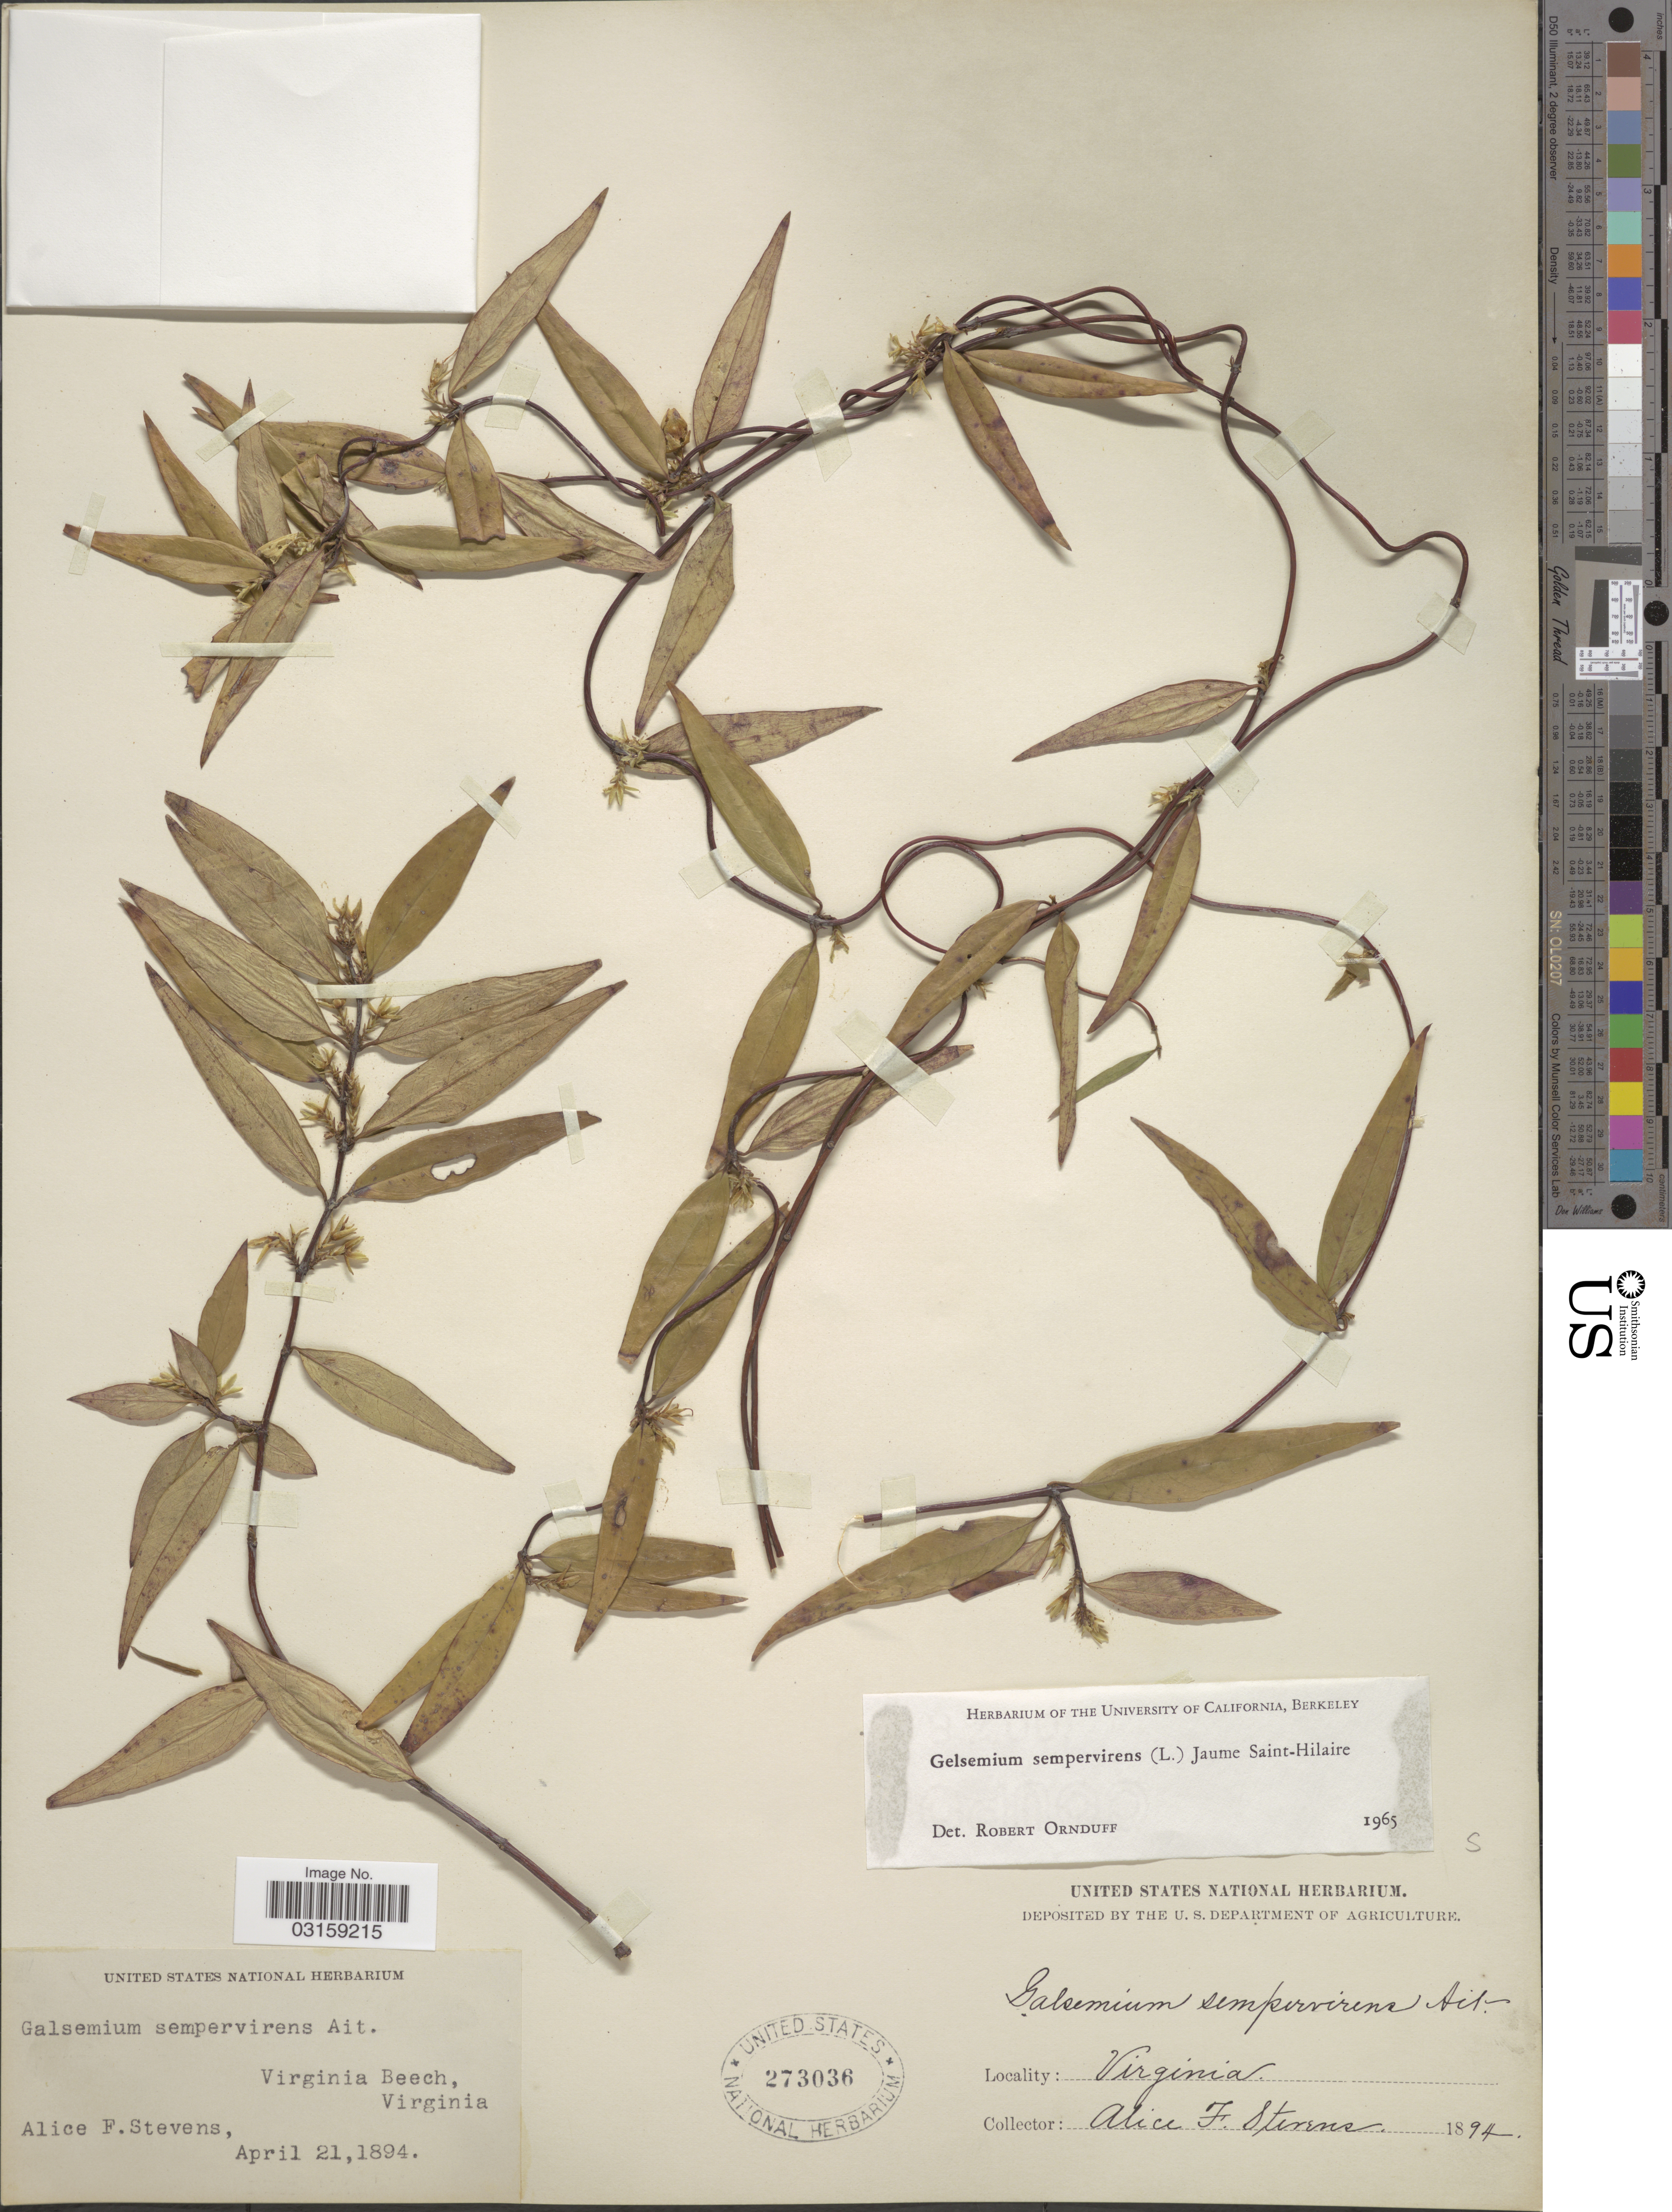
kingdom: Plantae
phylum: Tracheophyta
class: Magnoliopsida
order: Gentianales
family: Gelsemiaceae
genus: Gelsemium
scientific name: Gelsemium sempervirens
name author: (L.) J. St.-Hil.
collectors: A. Stevens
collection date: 1894-04-21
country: United States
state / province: Virginia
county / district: City of Virginia Beach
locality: Virginia Beech.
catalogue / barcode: US 273036